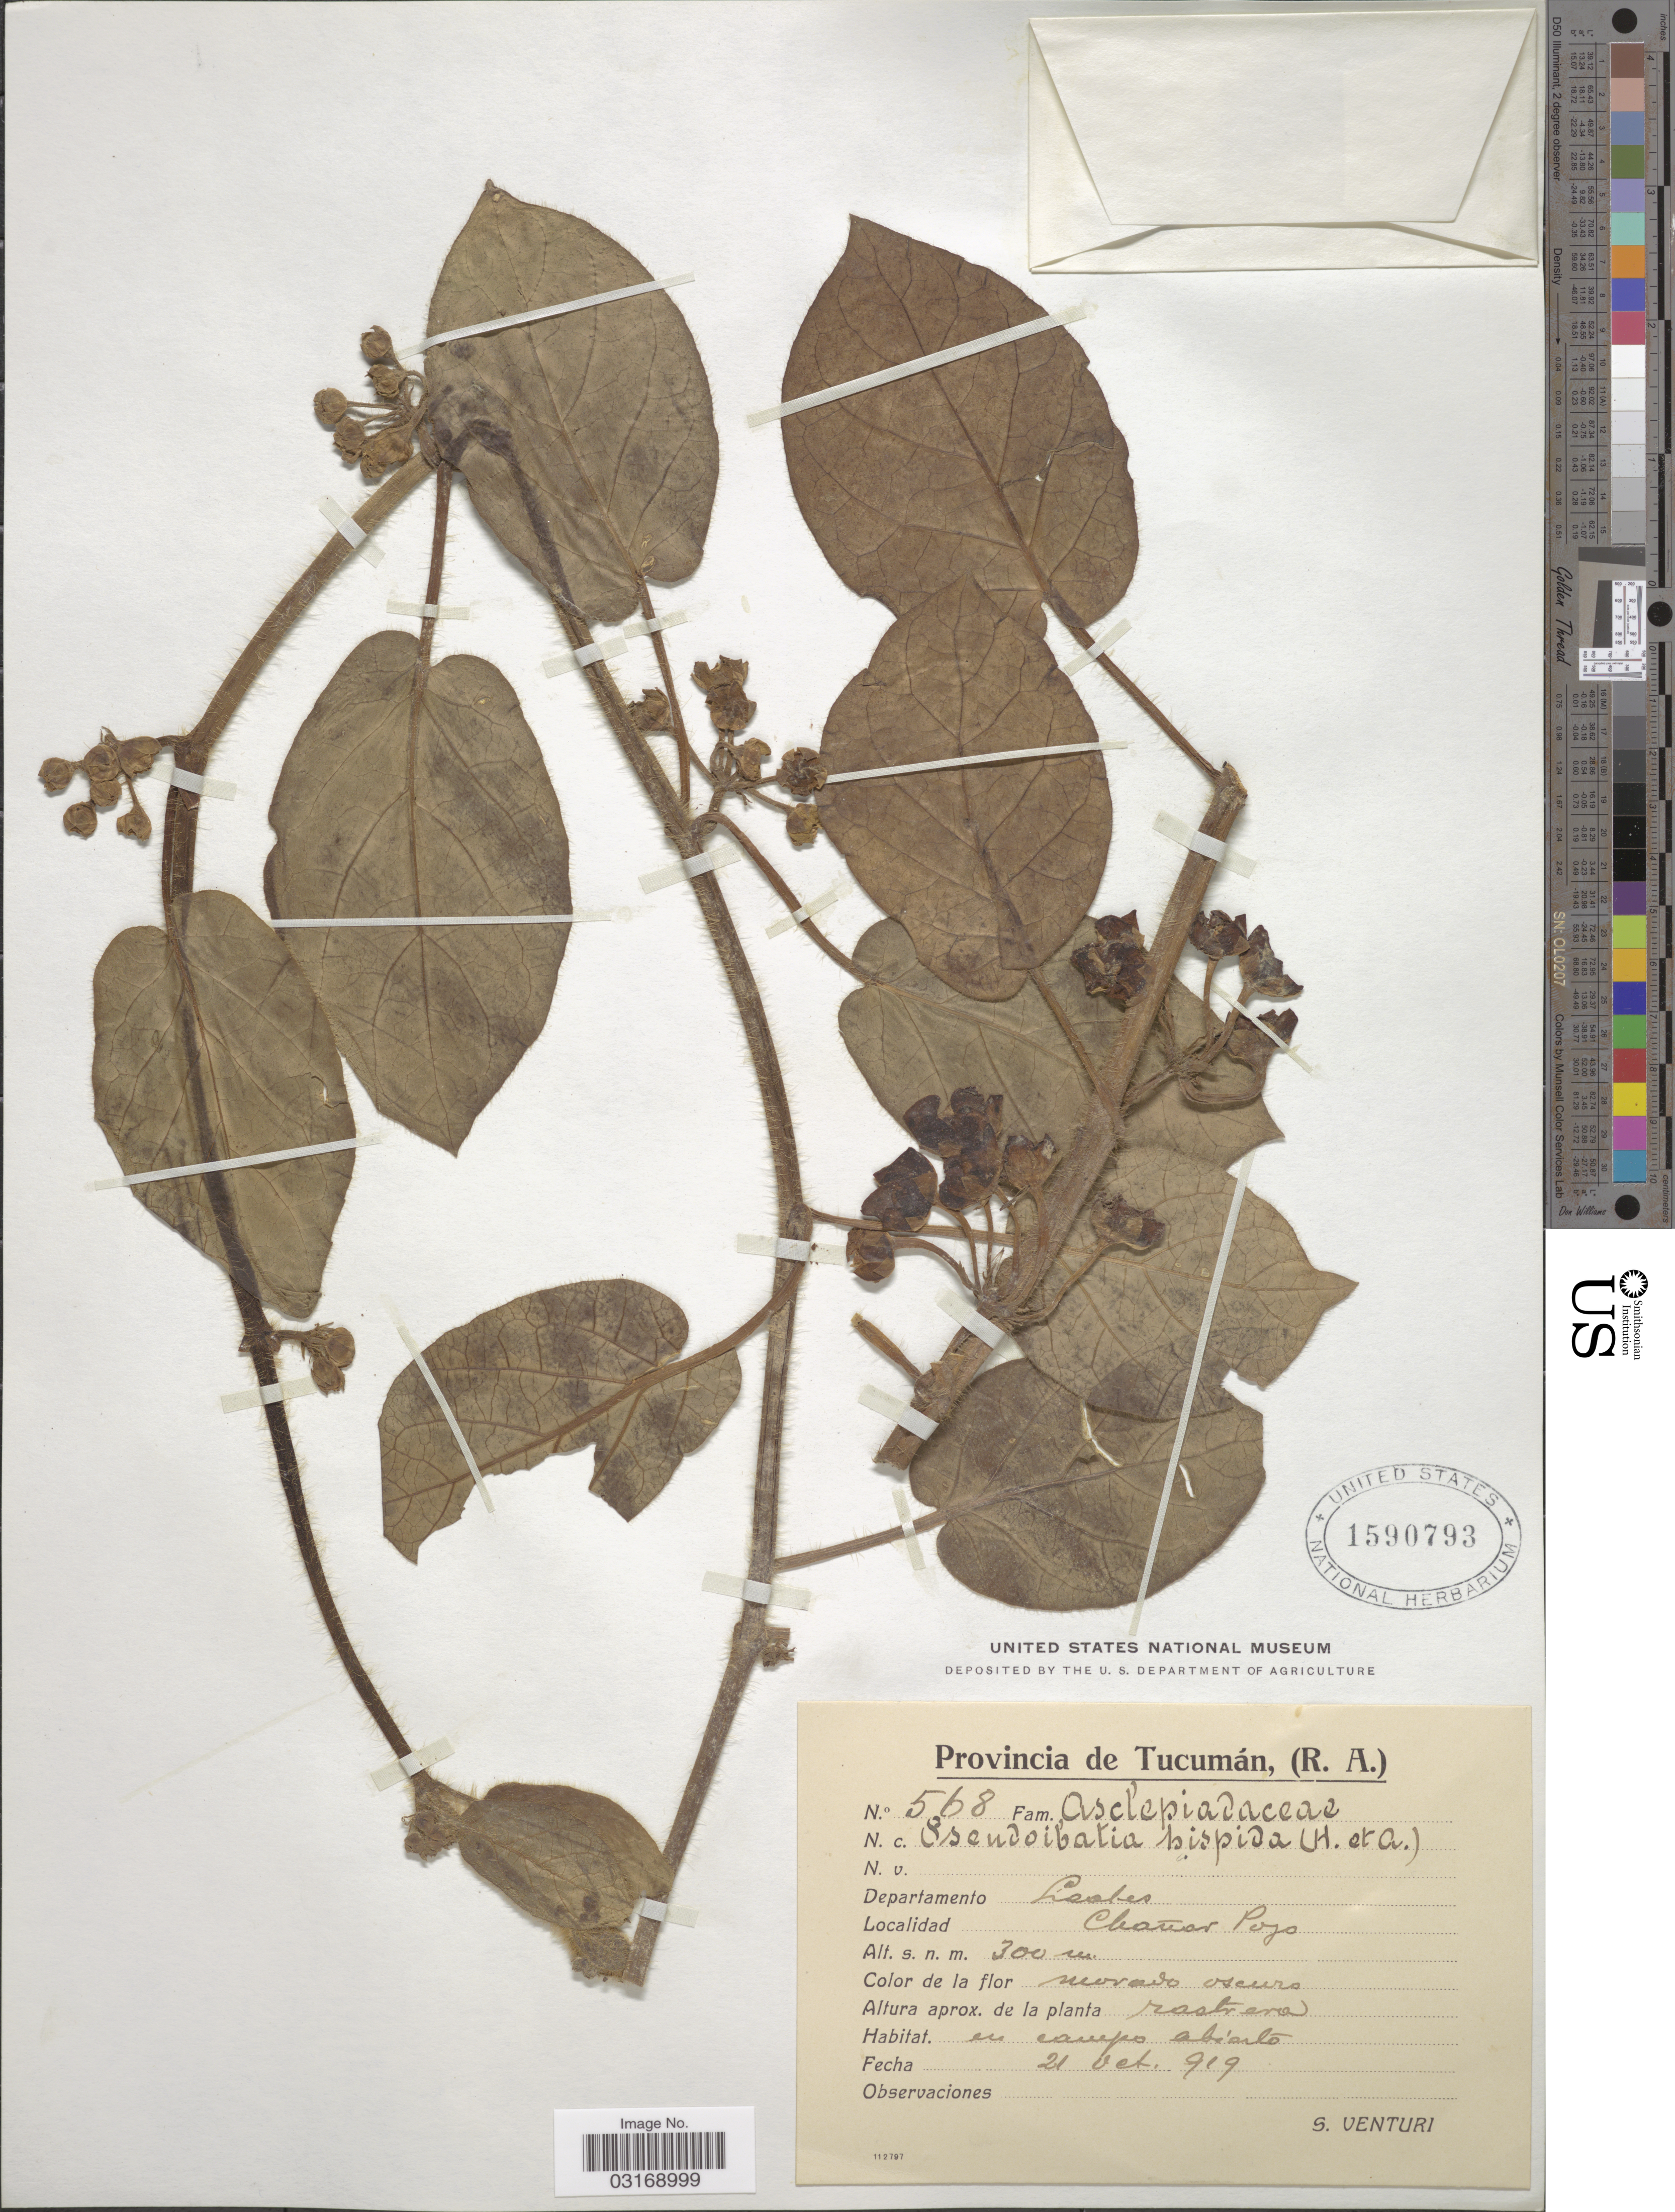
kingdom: Plantae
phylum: Tracheophyta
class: Magnoliopsida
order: Gentianales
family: Apocynaceae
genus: Cristobalia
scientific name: Cristobalia hispida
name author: (Hook. & Arn.) H.A. Keller & Liede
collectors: S. Venturi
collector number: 568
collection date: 1919-10-21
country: Argentina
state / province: Tucuman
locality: Departamento Leales. Chañar Pozo.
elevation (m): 300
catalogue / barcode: US 1590793